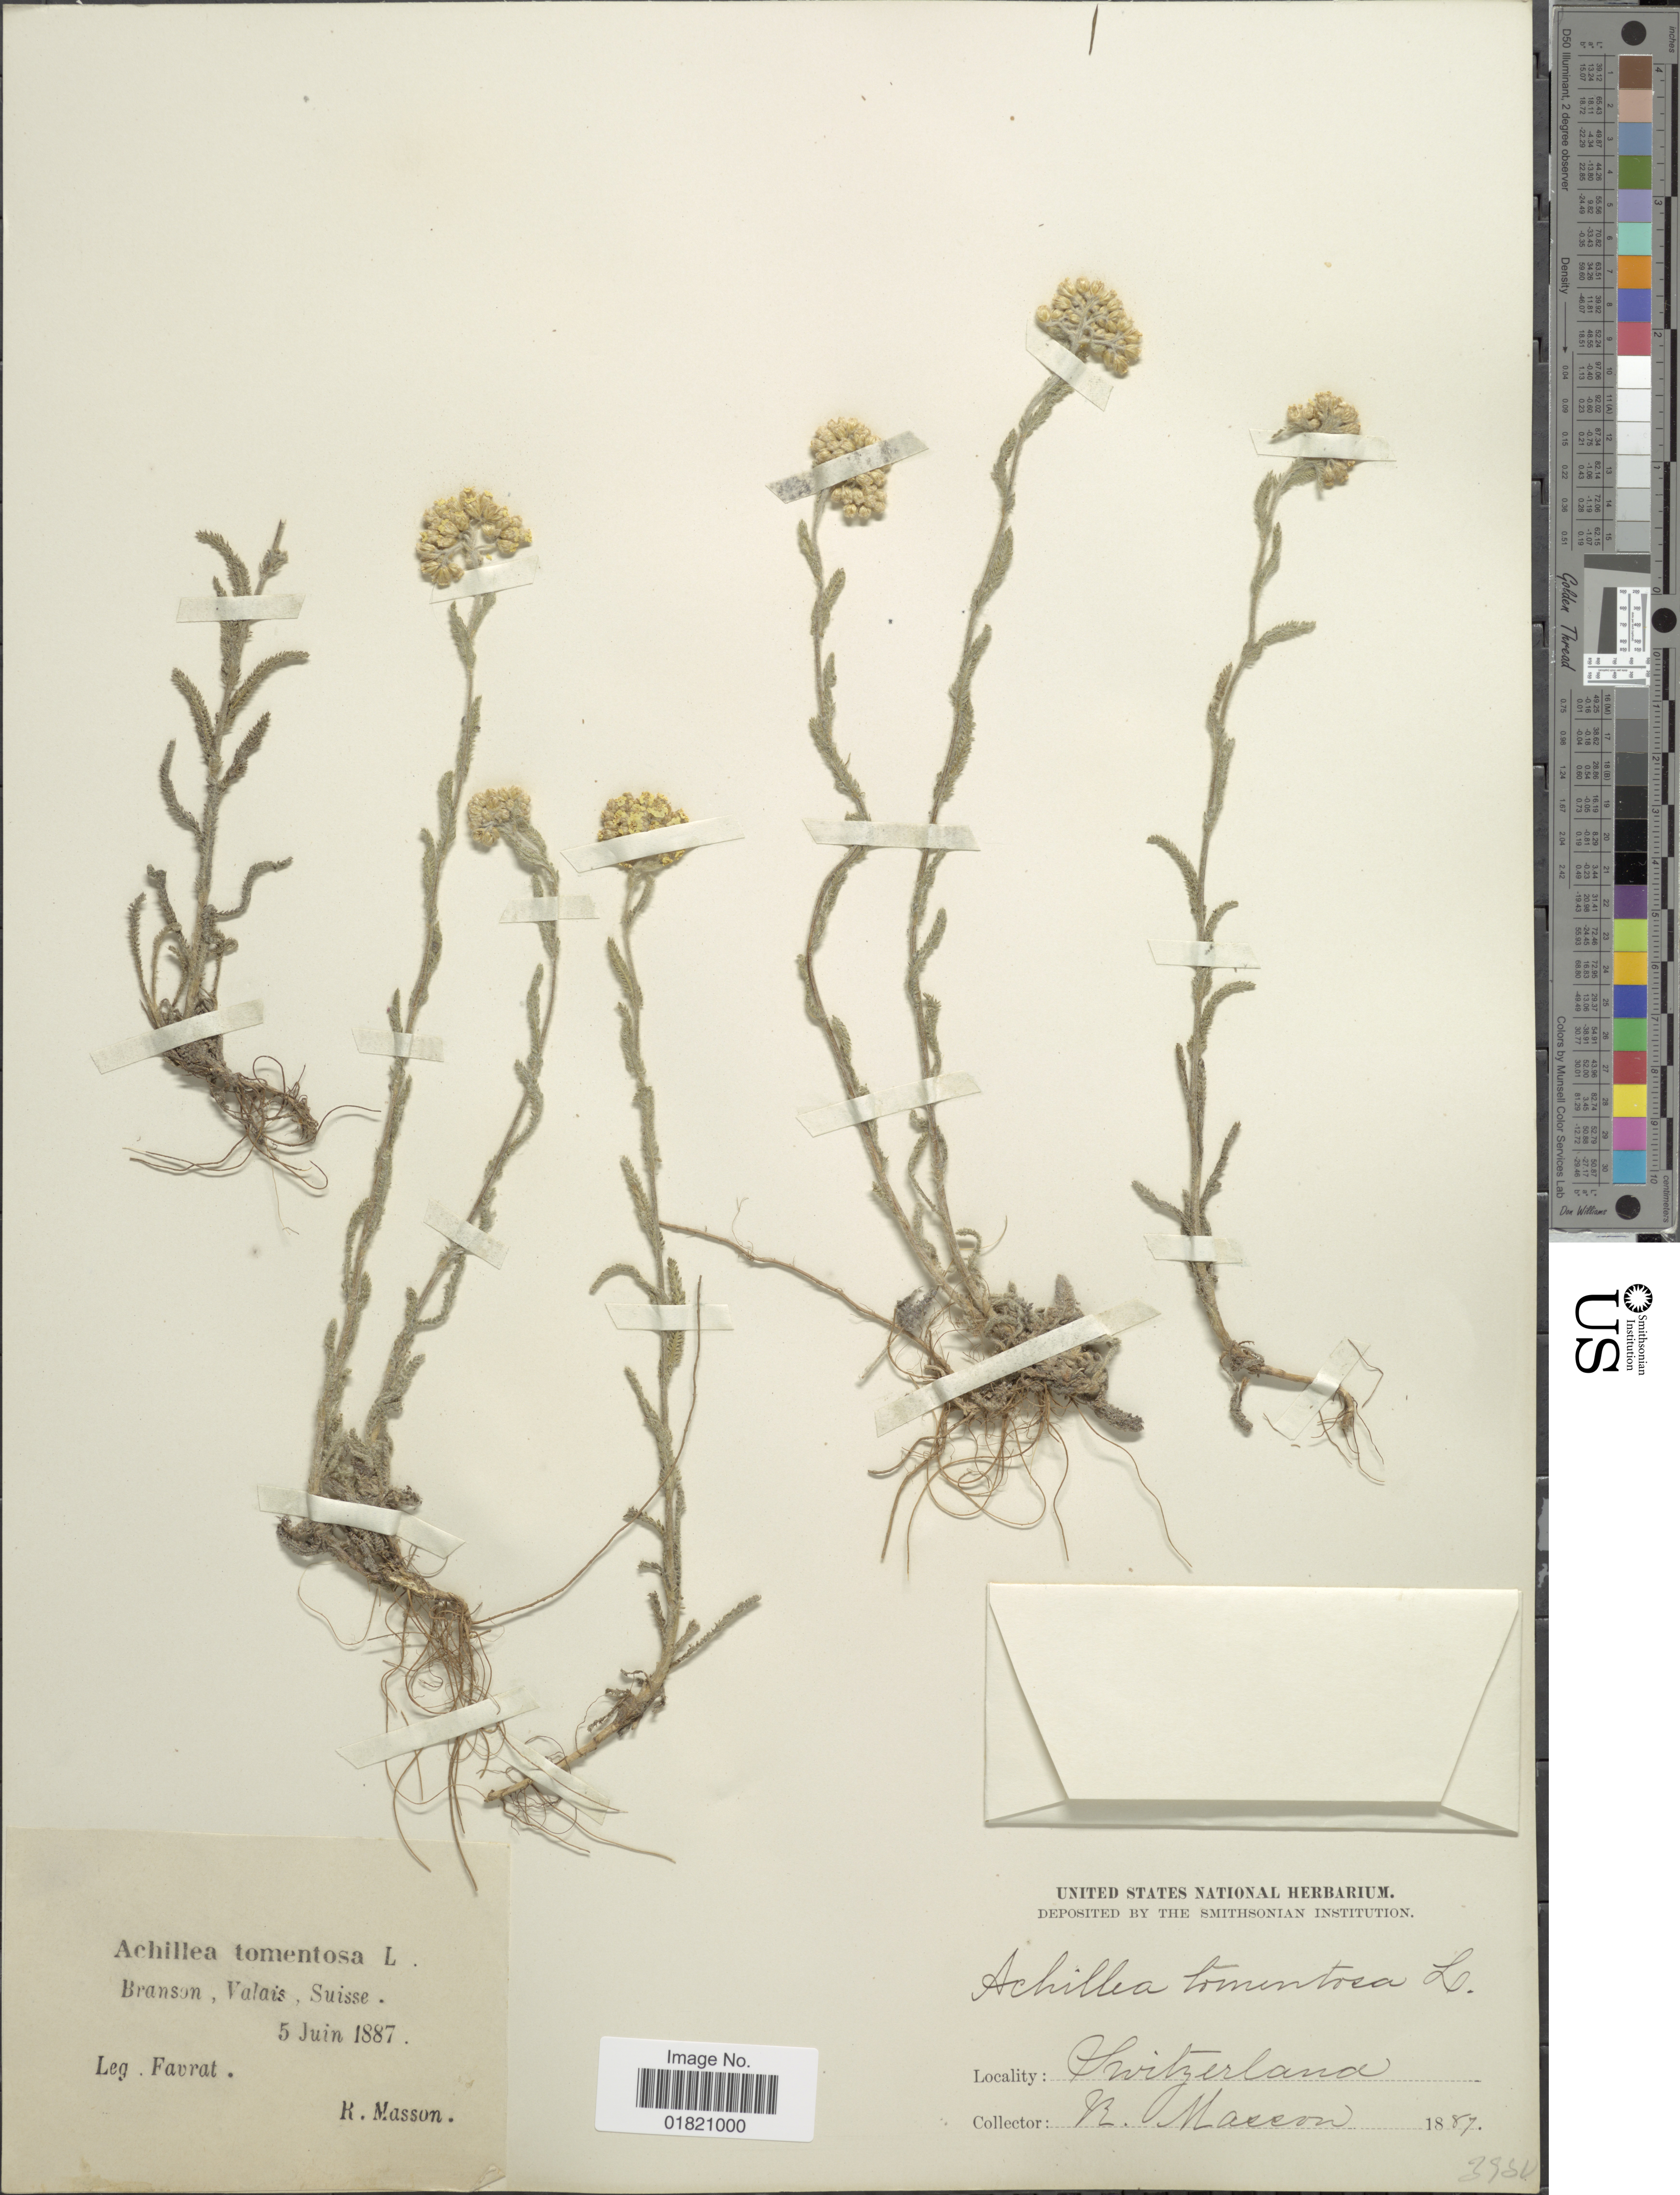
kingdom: Plantae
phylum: Tracheophyta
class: Magnoliopsida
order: Asterales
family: Asteraceae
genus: Achillea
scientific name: Achillea tomentosa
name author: L.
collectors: L. Favrat & R. Masson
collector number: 3930?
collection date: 1887-06-05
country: Switzerland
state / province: Valais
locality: Branson, Suisse